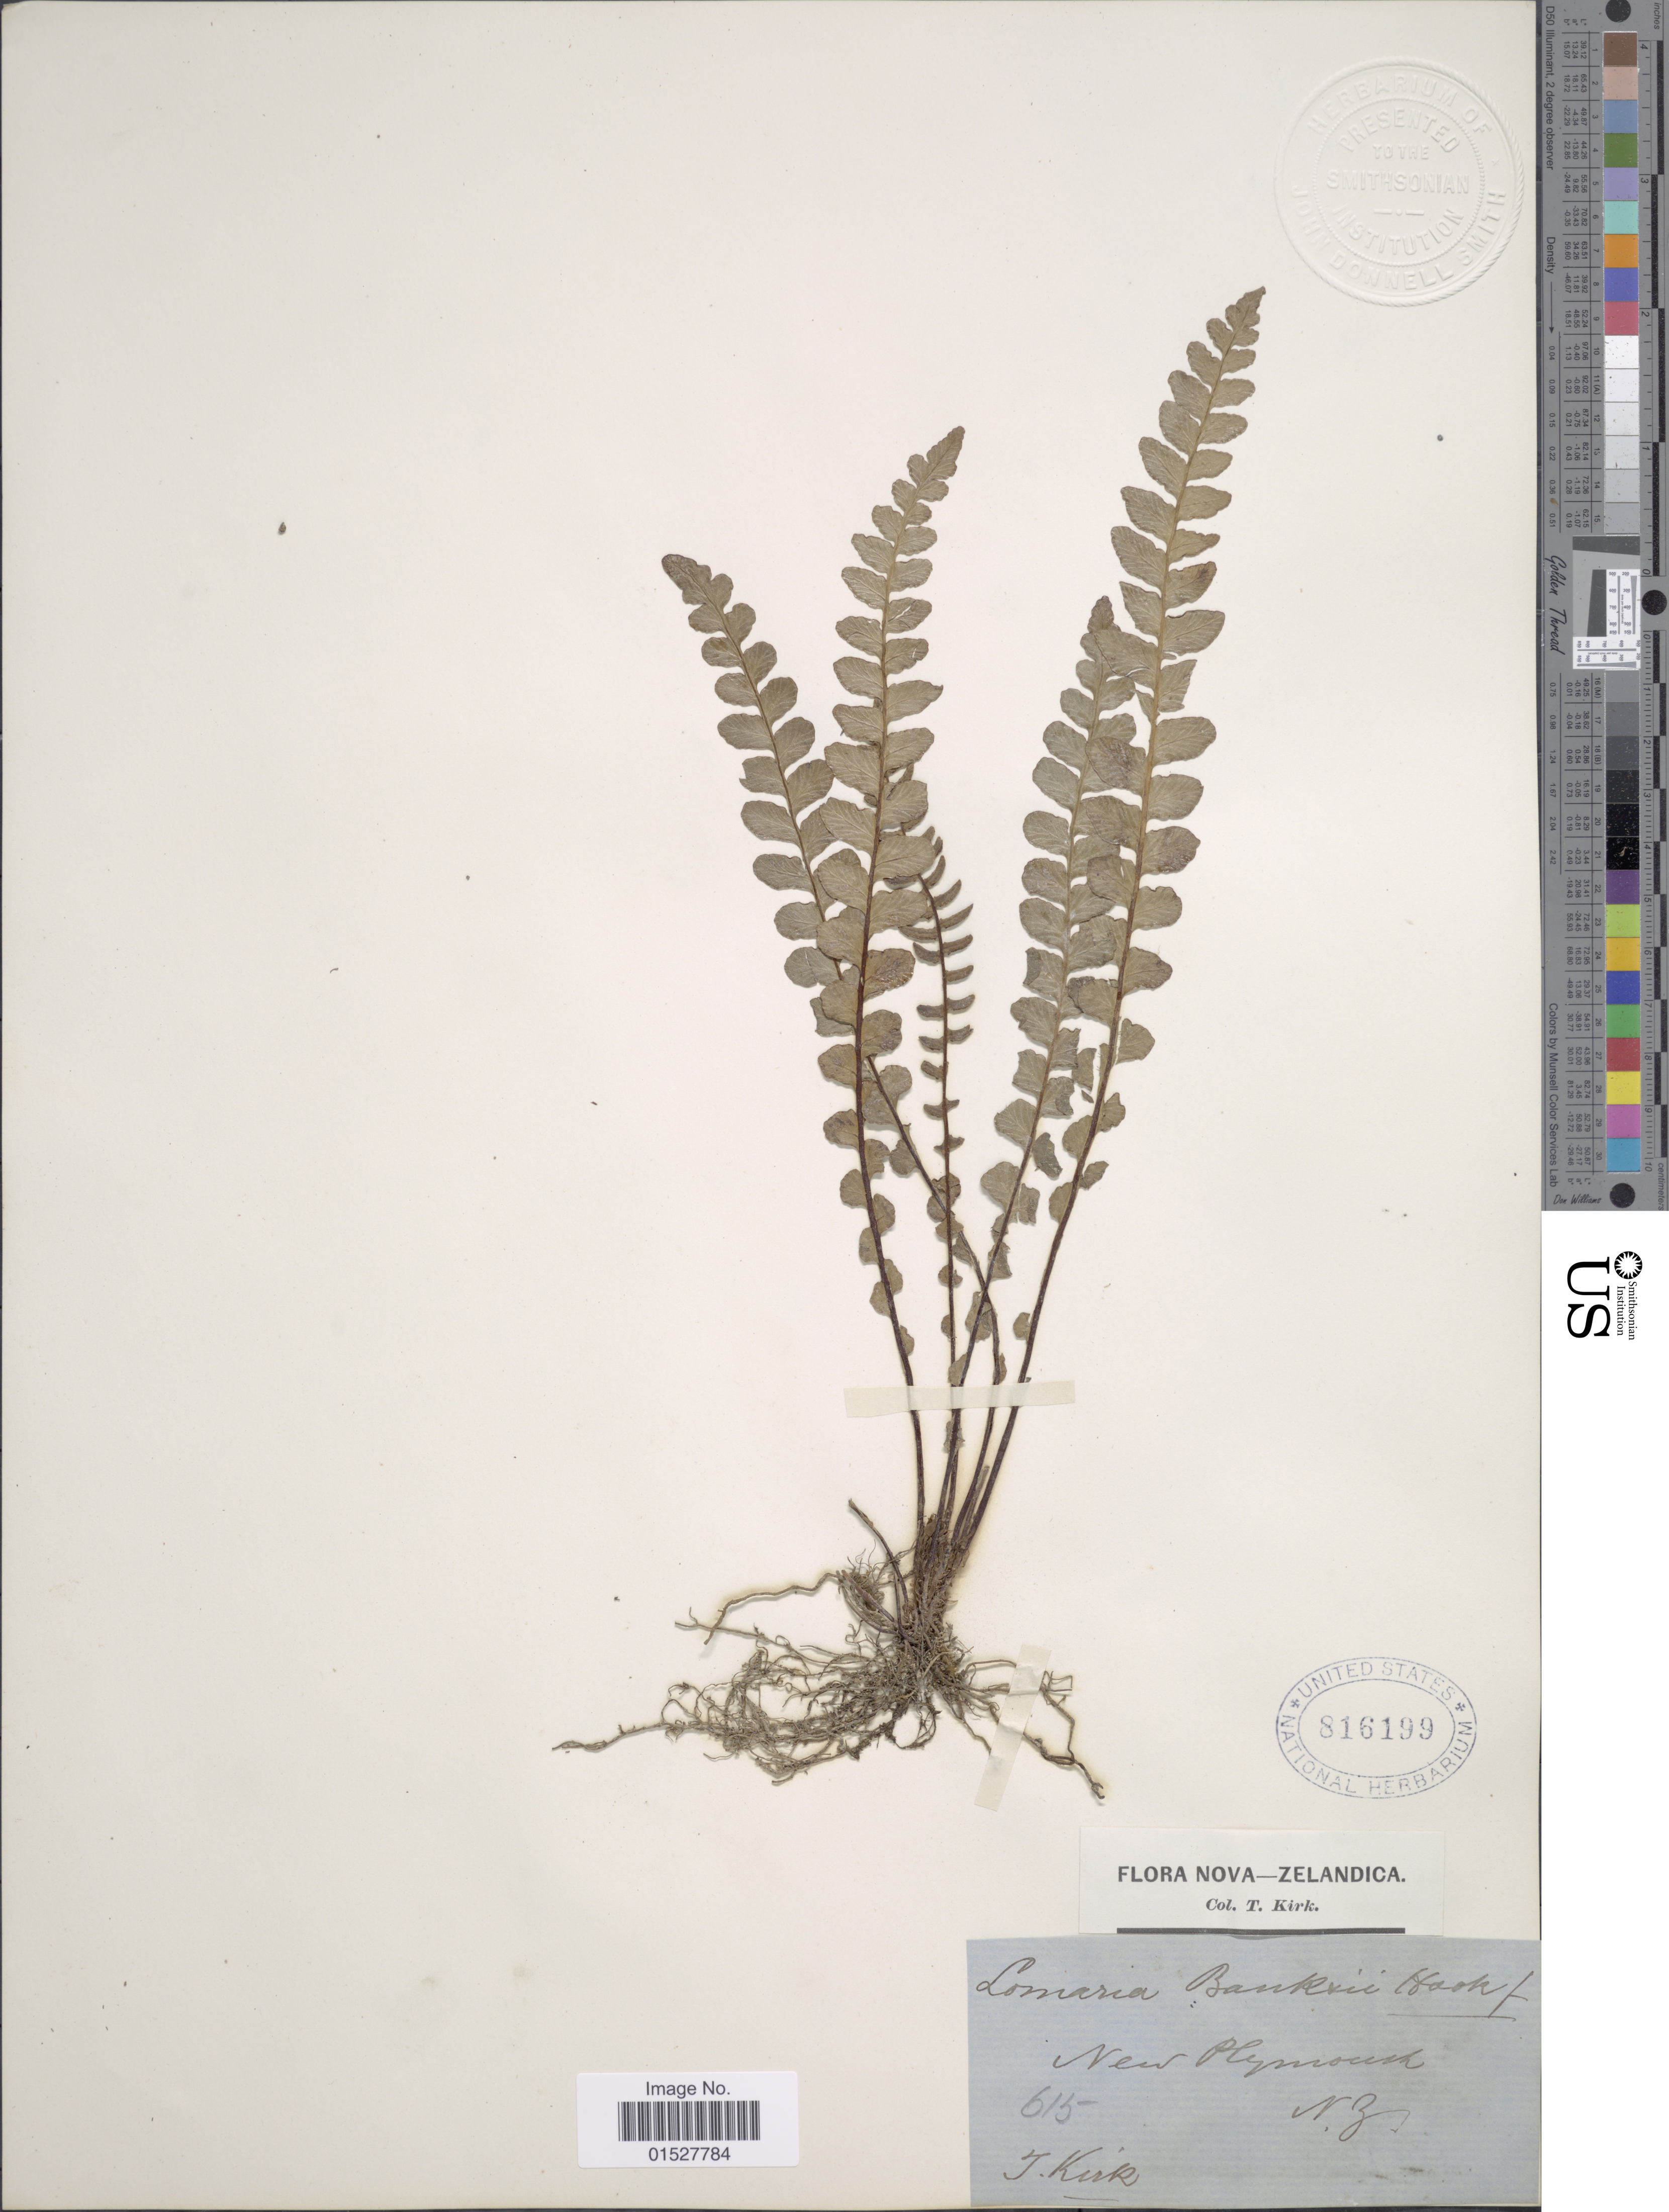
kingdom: Plantae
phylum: Tracheophyta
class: Polypodiopsida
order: Polypodiales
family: Blechnaceae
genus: Blechnum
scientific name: Blechnum blechnoides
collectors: T. Kirk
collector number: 615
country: New Zealand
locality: New Plymouth.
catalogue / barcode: US 816199